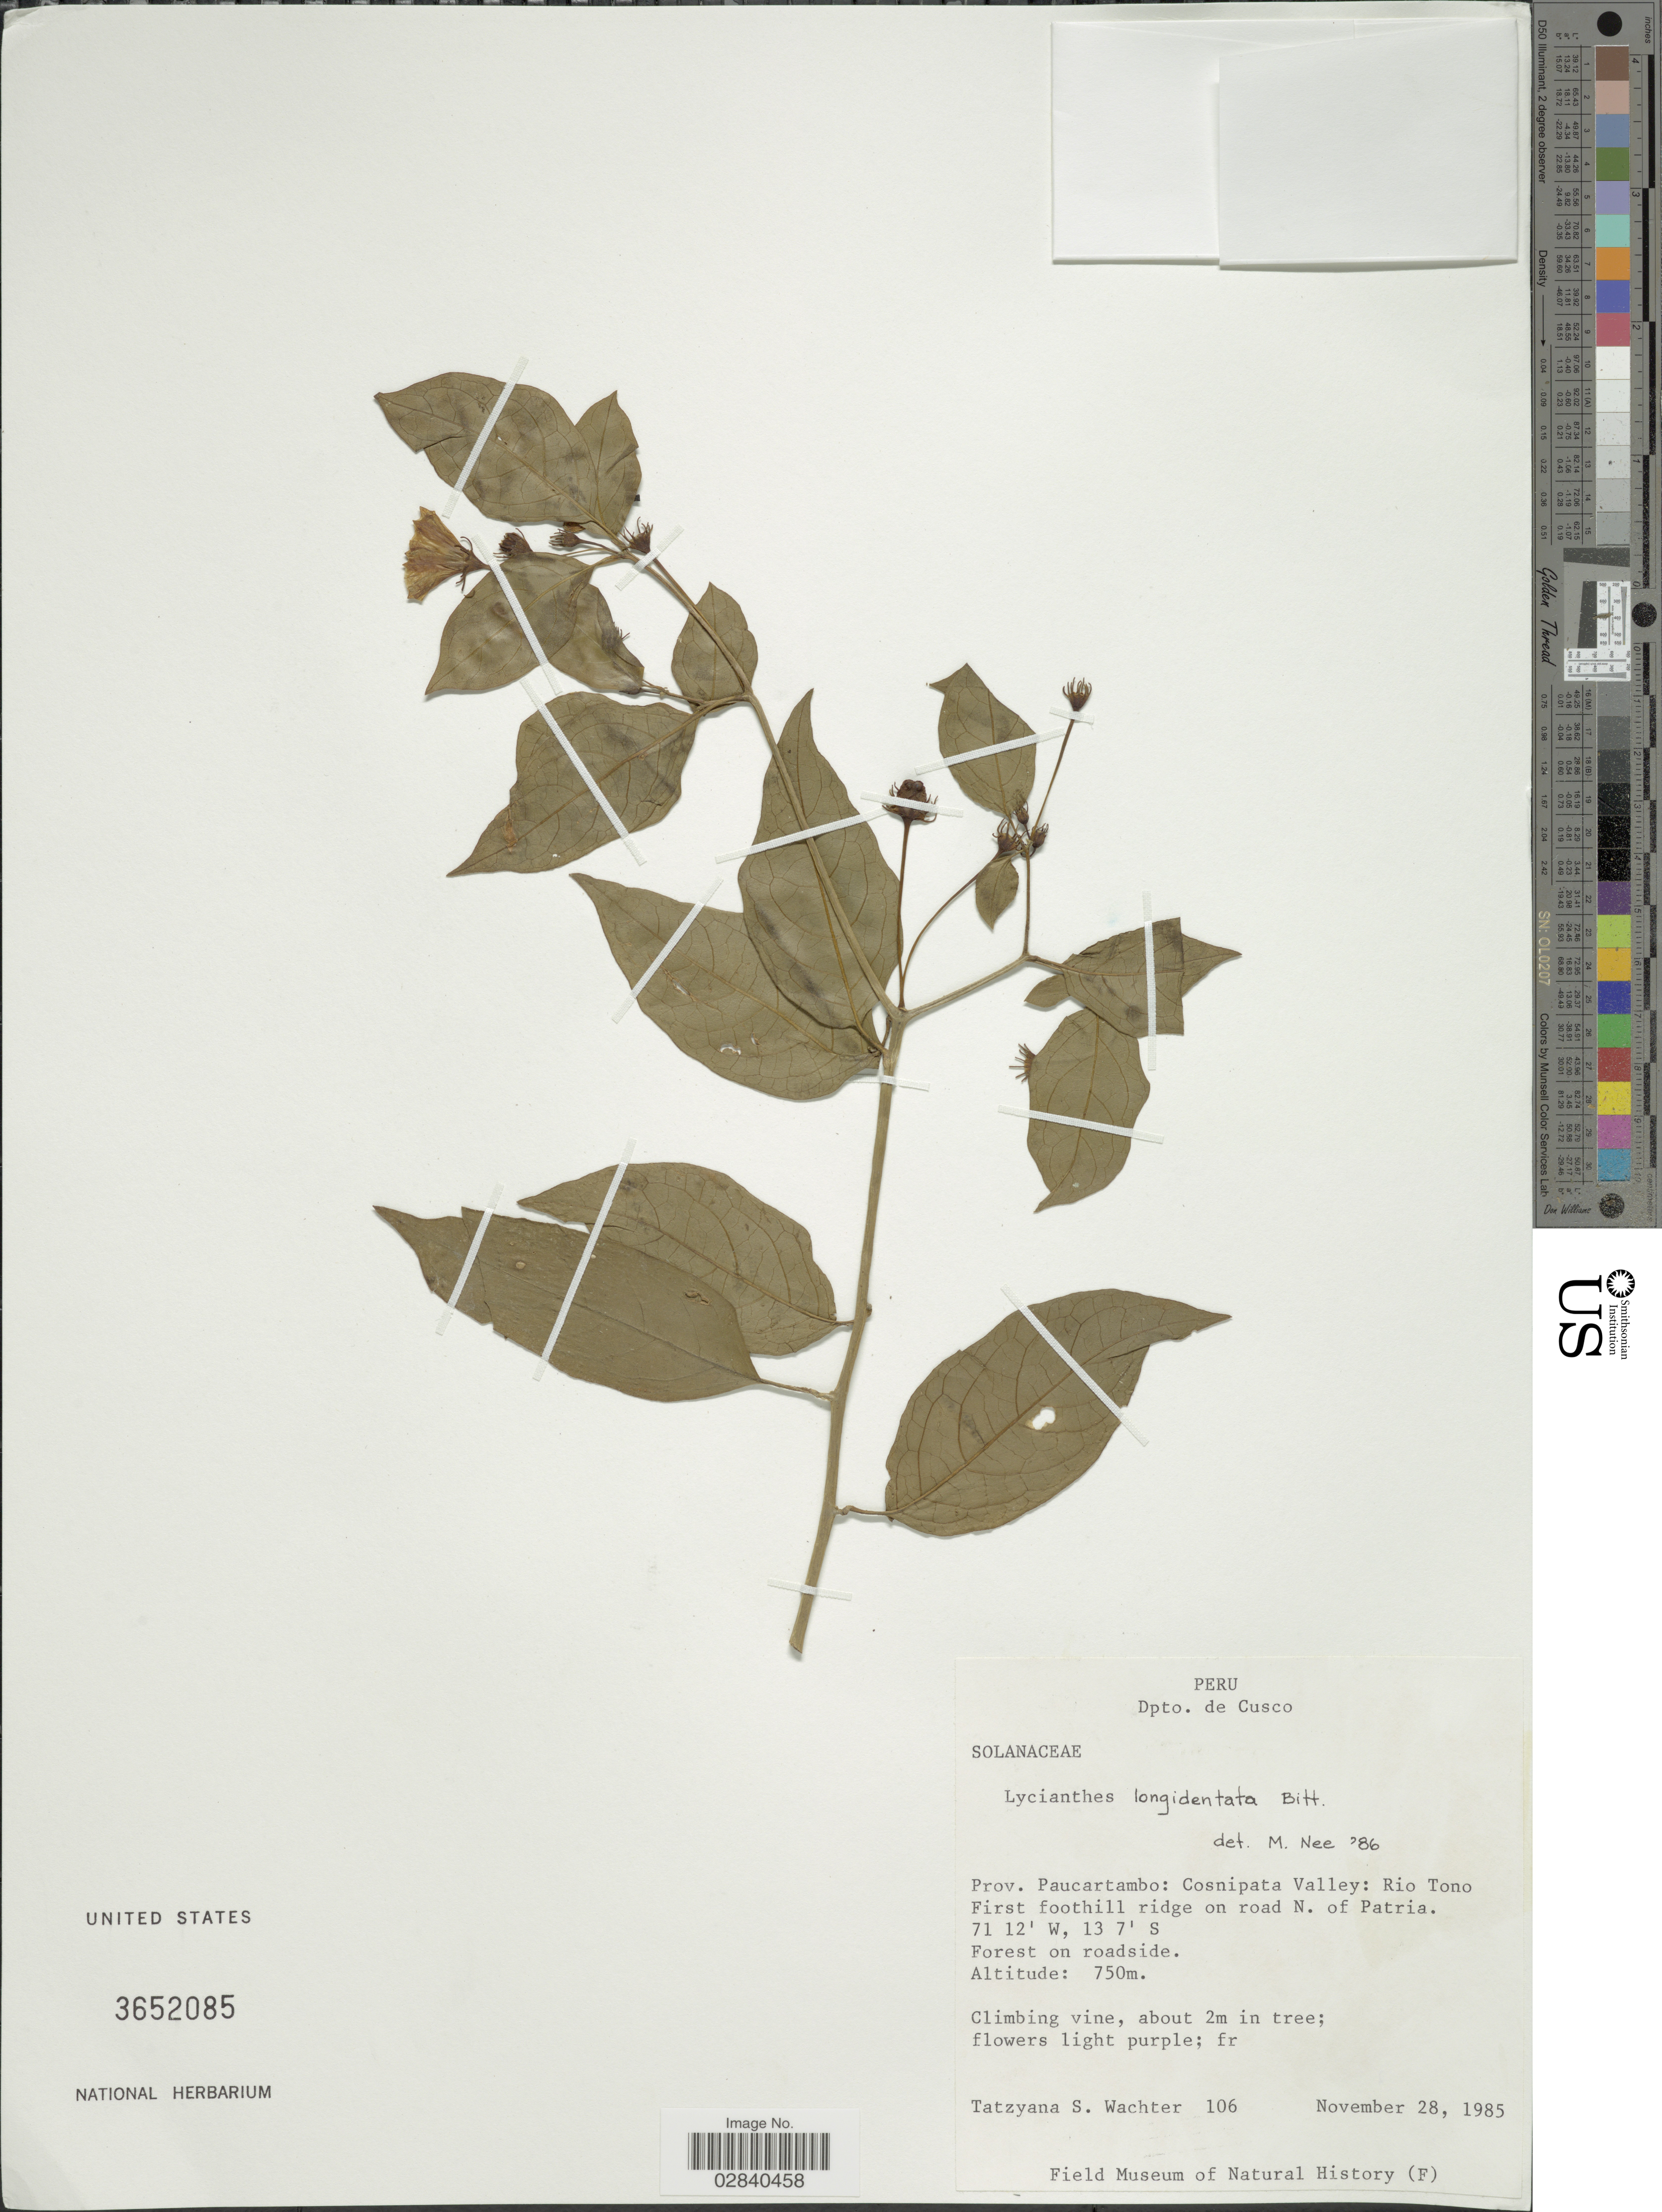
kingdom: Plantae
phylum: Tracheophyta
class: Magnoliopsida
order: Solanales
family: Solanaceae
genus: Lycianthes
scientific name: Lycianthes stenoloba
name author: (Van Heurck & Müll. Arg.) Bitter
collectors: T. Wachter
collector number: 106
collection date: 1985-11-28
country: Peru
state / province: Cusco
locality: Dpto. de Cusco, Prov. Paucartambo: Cosnipata Valley: Rio Tono First foothill ridge on road N. of Patria.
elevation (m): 750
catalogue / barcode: US 3652085